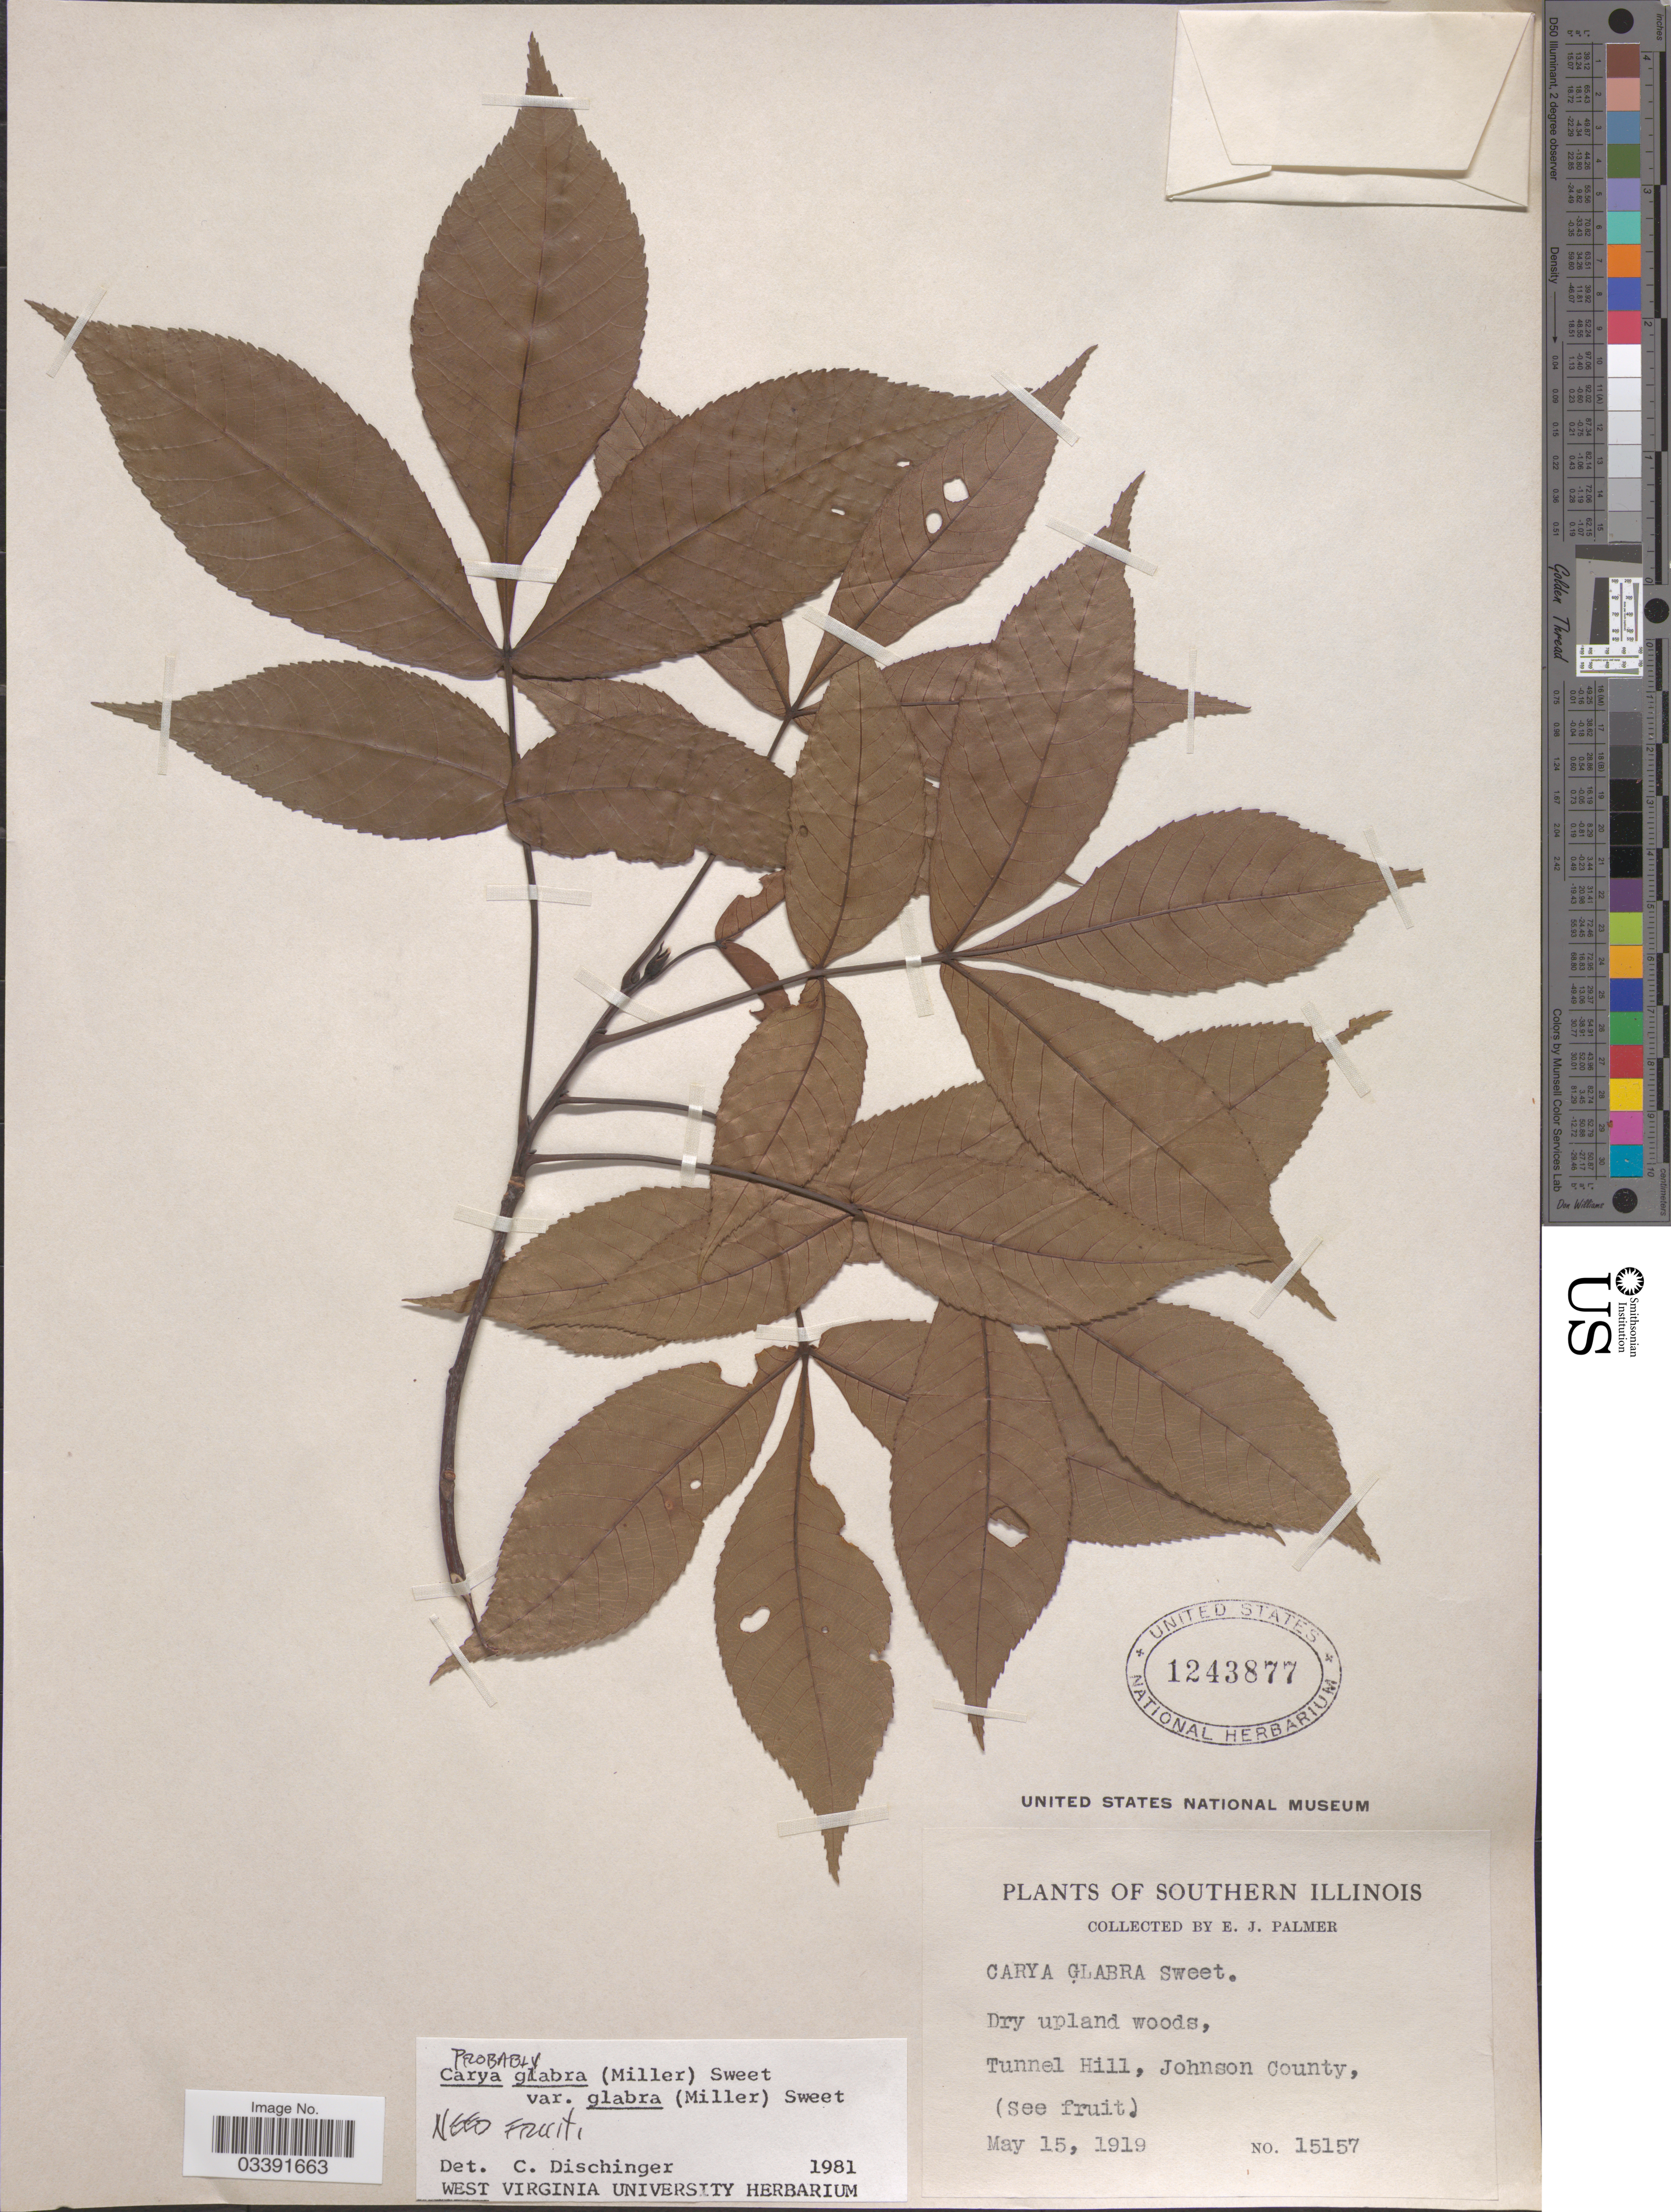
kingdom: Plantae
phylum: Tracheophyta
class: Magnoliopsida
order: Fagales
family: Juglandaceae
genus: Carya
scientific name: Carya glabra var. glabra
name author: (Mill.) Sweet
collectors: E. J. Palmer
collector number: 15157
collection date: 1919-05-15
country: United States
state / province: Illinois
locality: Southern Illinois. Tunnel Hill, Johnson County.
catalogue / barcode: US 1243877